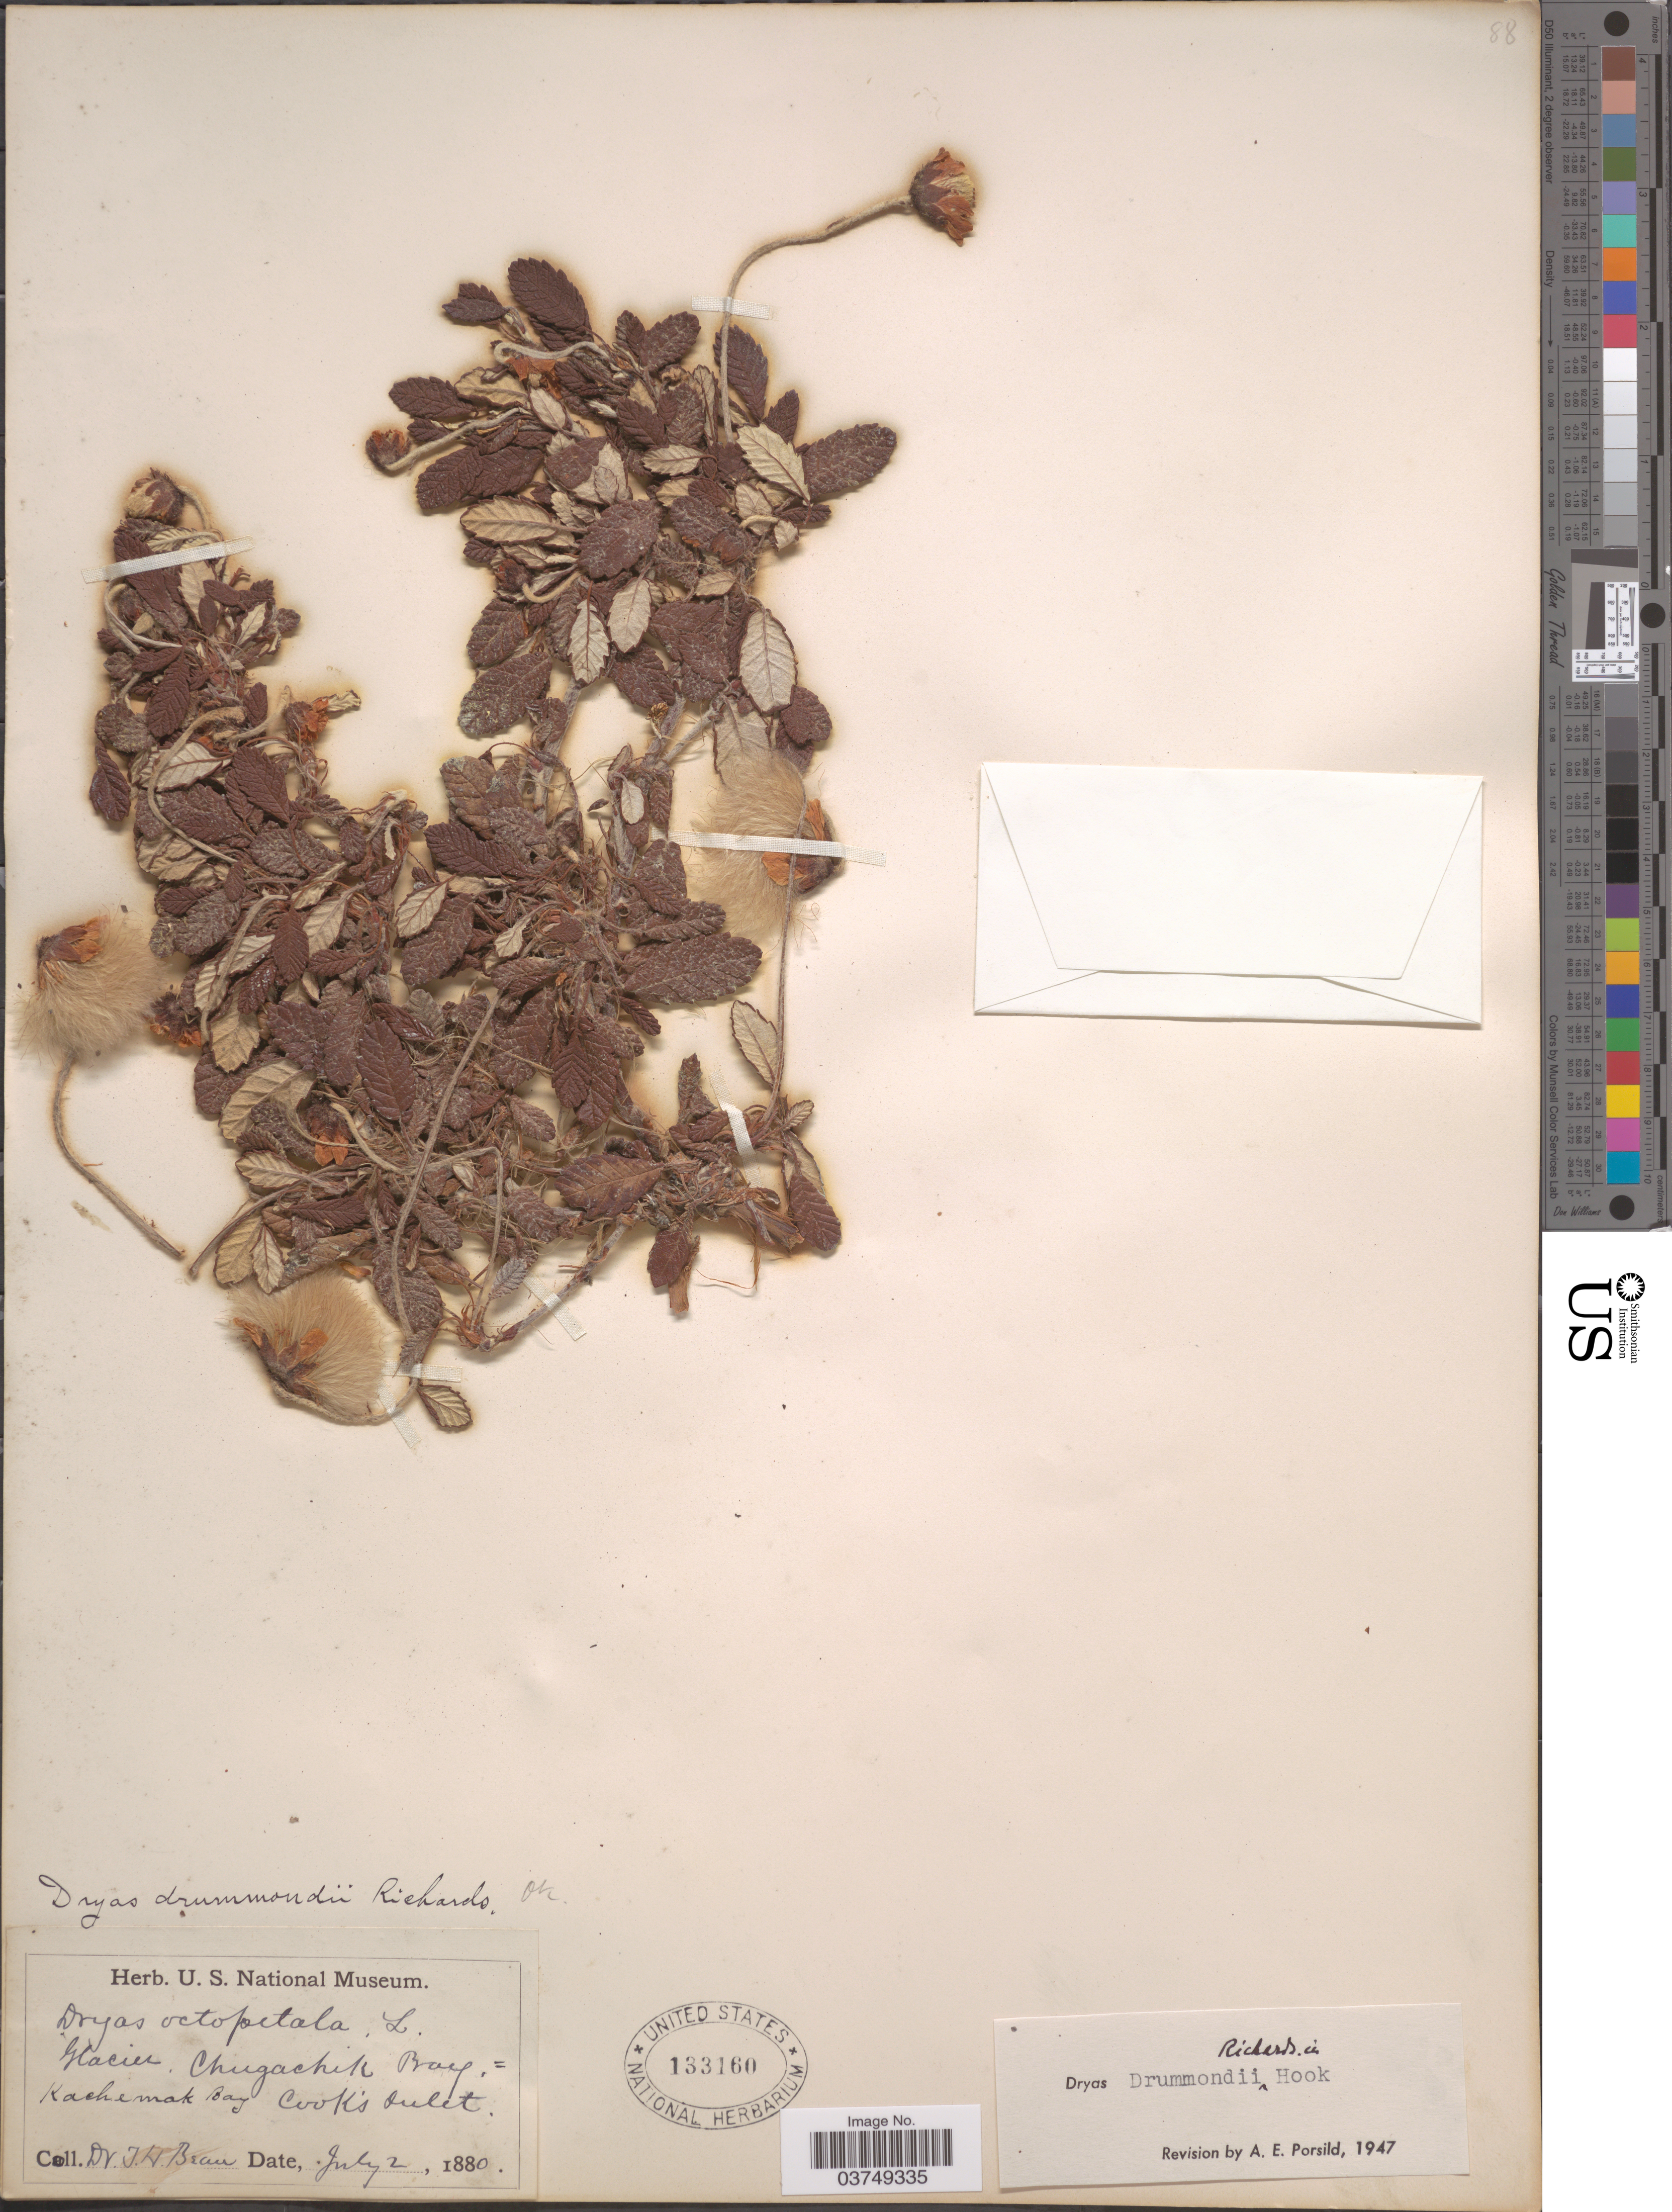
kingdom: Plantae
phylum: Tracheophyta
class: Magnoliopsida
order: Rosales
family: Rosaceae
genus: Dryas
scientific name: Dryas drummondii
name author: Hook. & Richardson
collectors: T. Bean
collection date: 1880-07-02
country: United States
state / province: Alaska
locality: Glacier Chugachik Bay= Kachemak Bay Cook's Inlet.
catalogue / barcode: US 133160